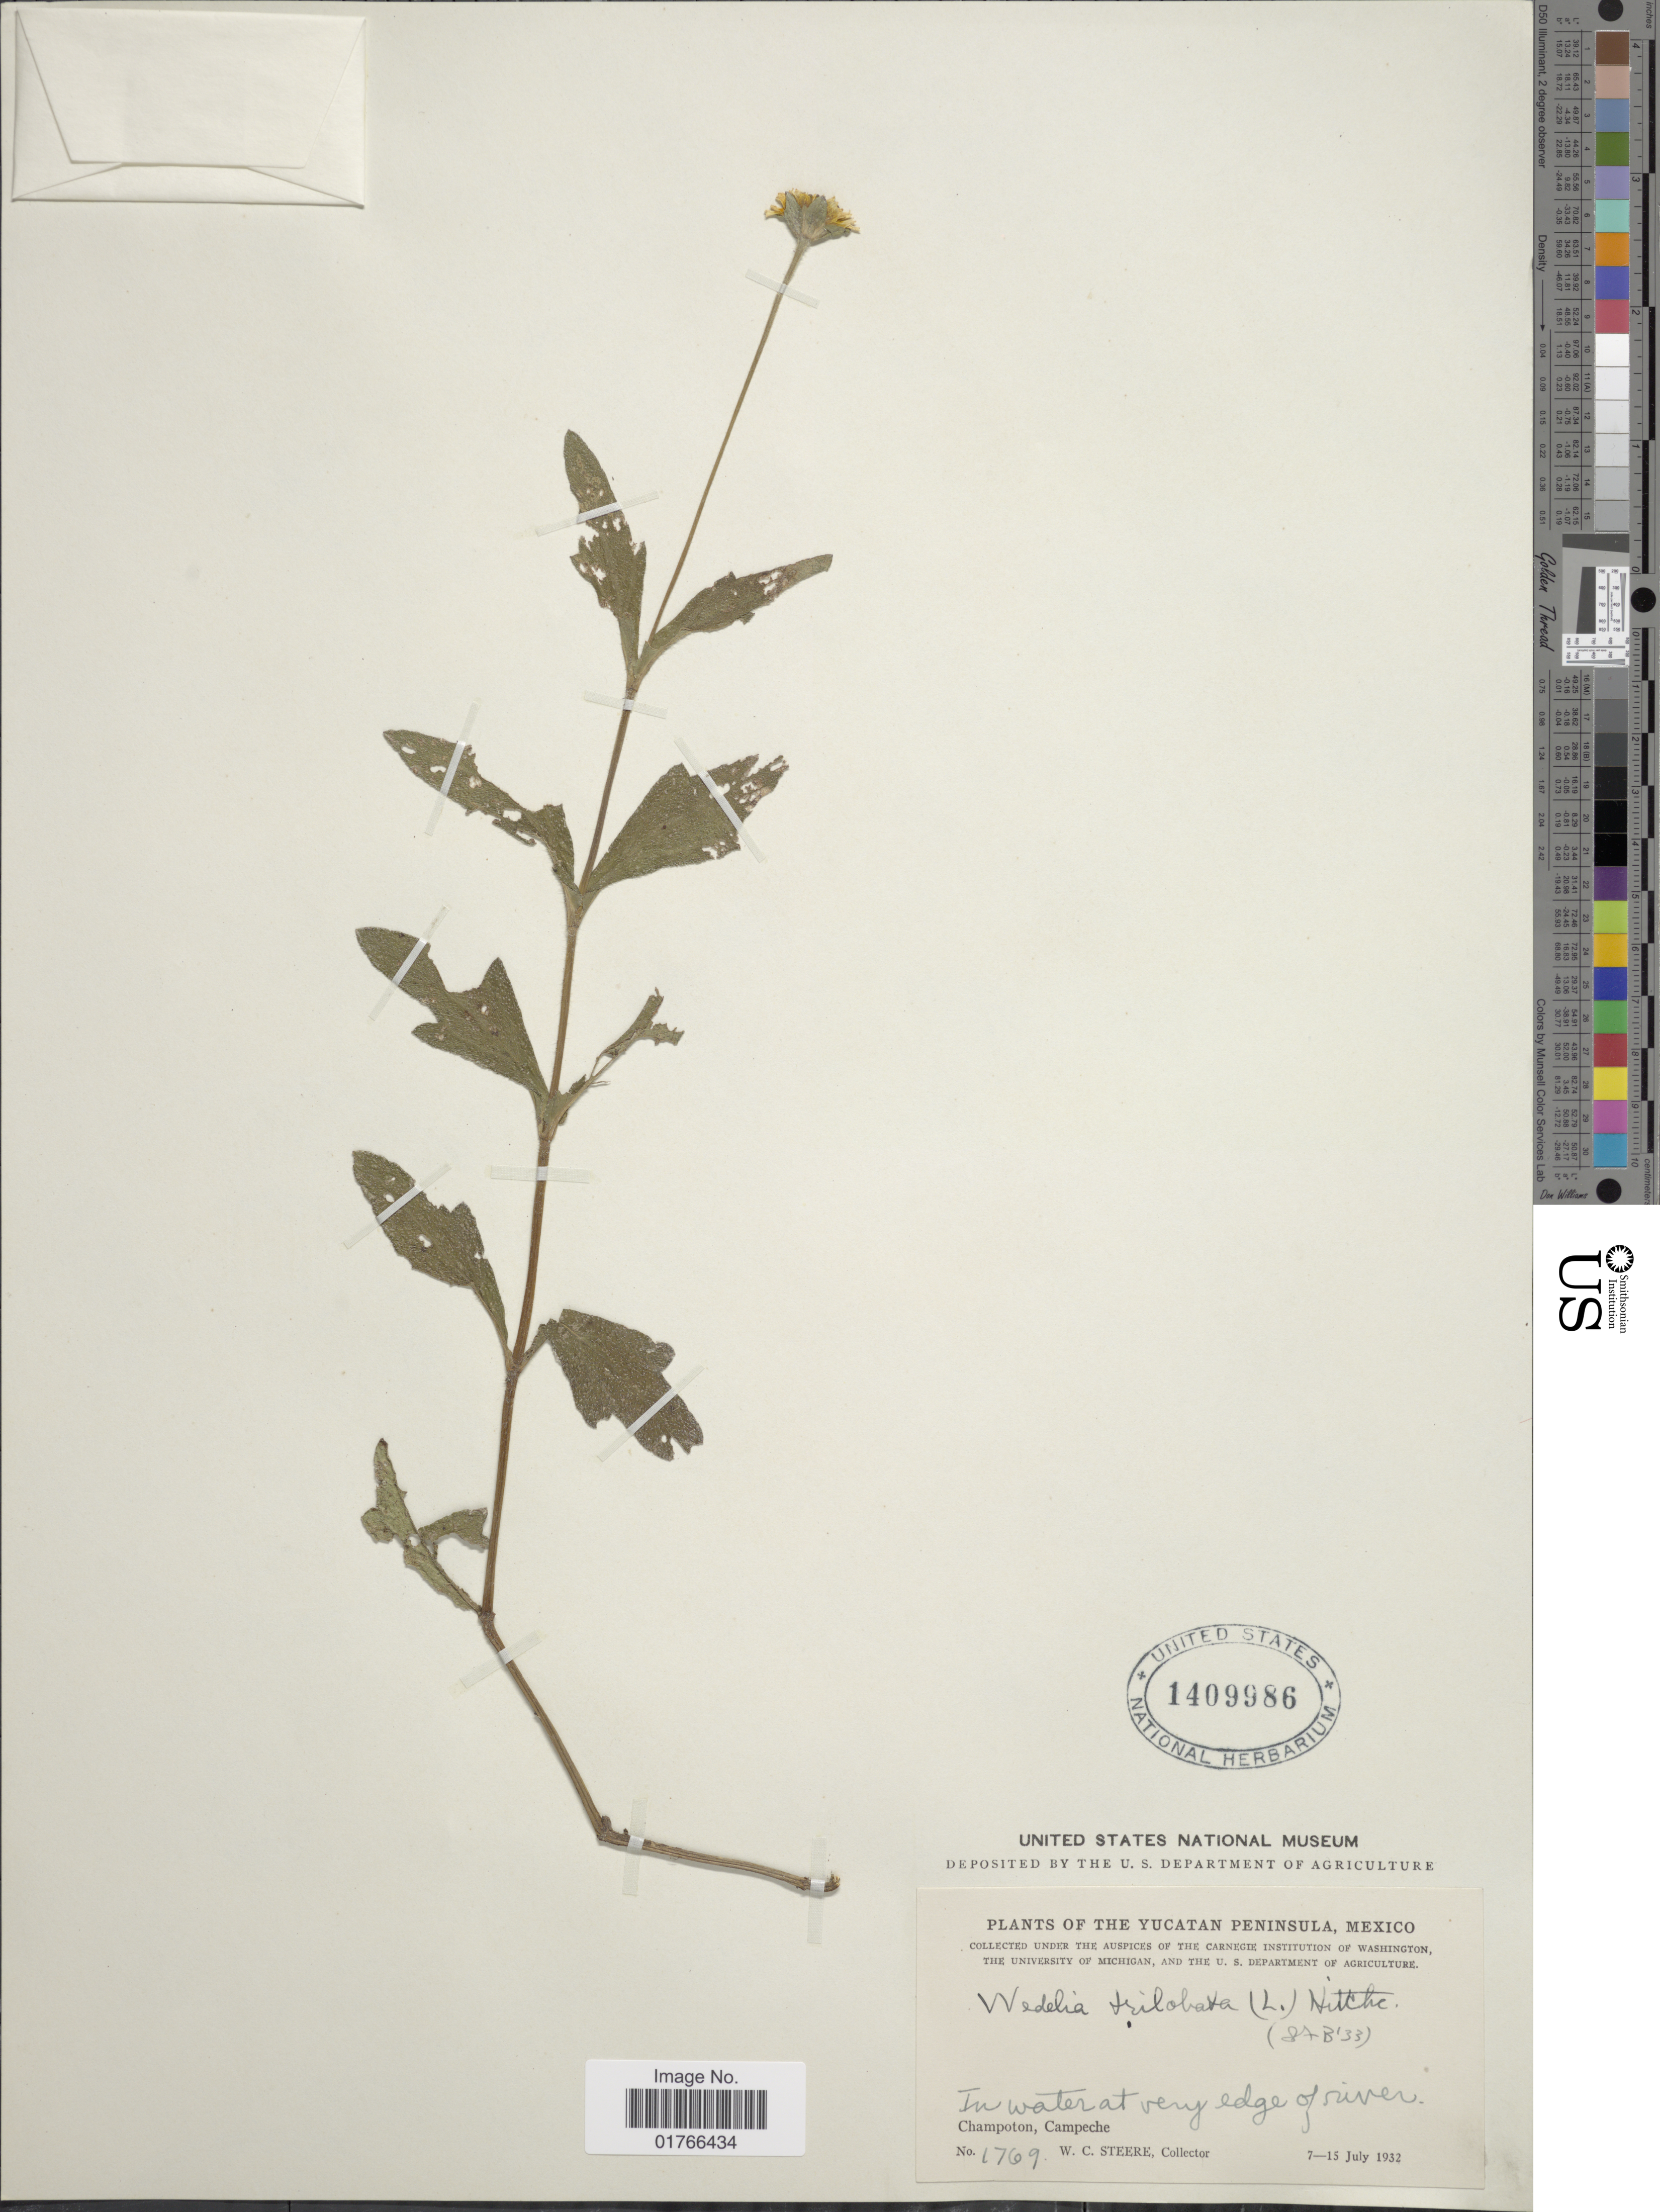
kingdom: Plantae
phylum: Tracheophyta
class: Magnoliopsida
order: Asterales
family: Asteraceae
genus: Sphagneticola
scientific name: Sphagneticola trilobata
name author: (L.) Pruski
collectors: W. C. Steere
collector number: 1769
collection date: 1932-07-07/1932-07-15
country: Mexico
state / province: Campeche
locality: Yucatan Peninsula, edge of river, Champoton, Campeche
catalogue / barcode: US 1409986